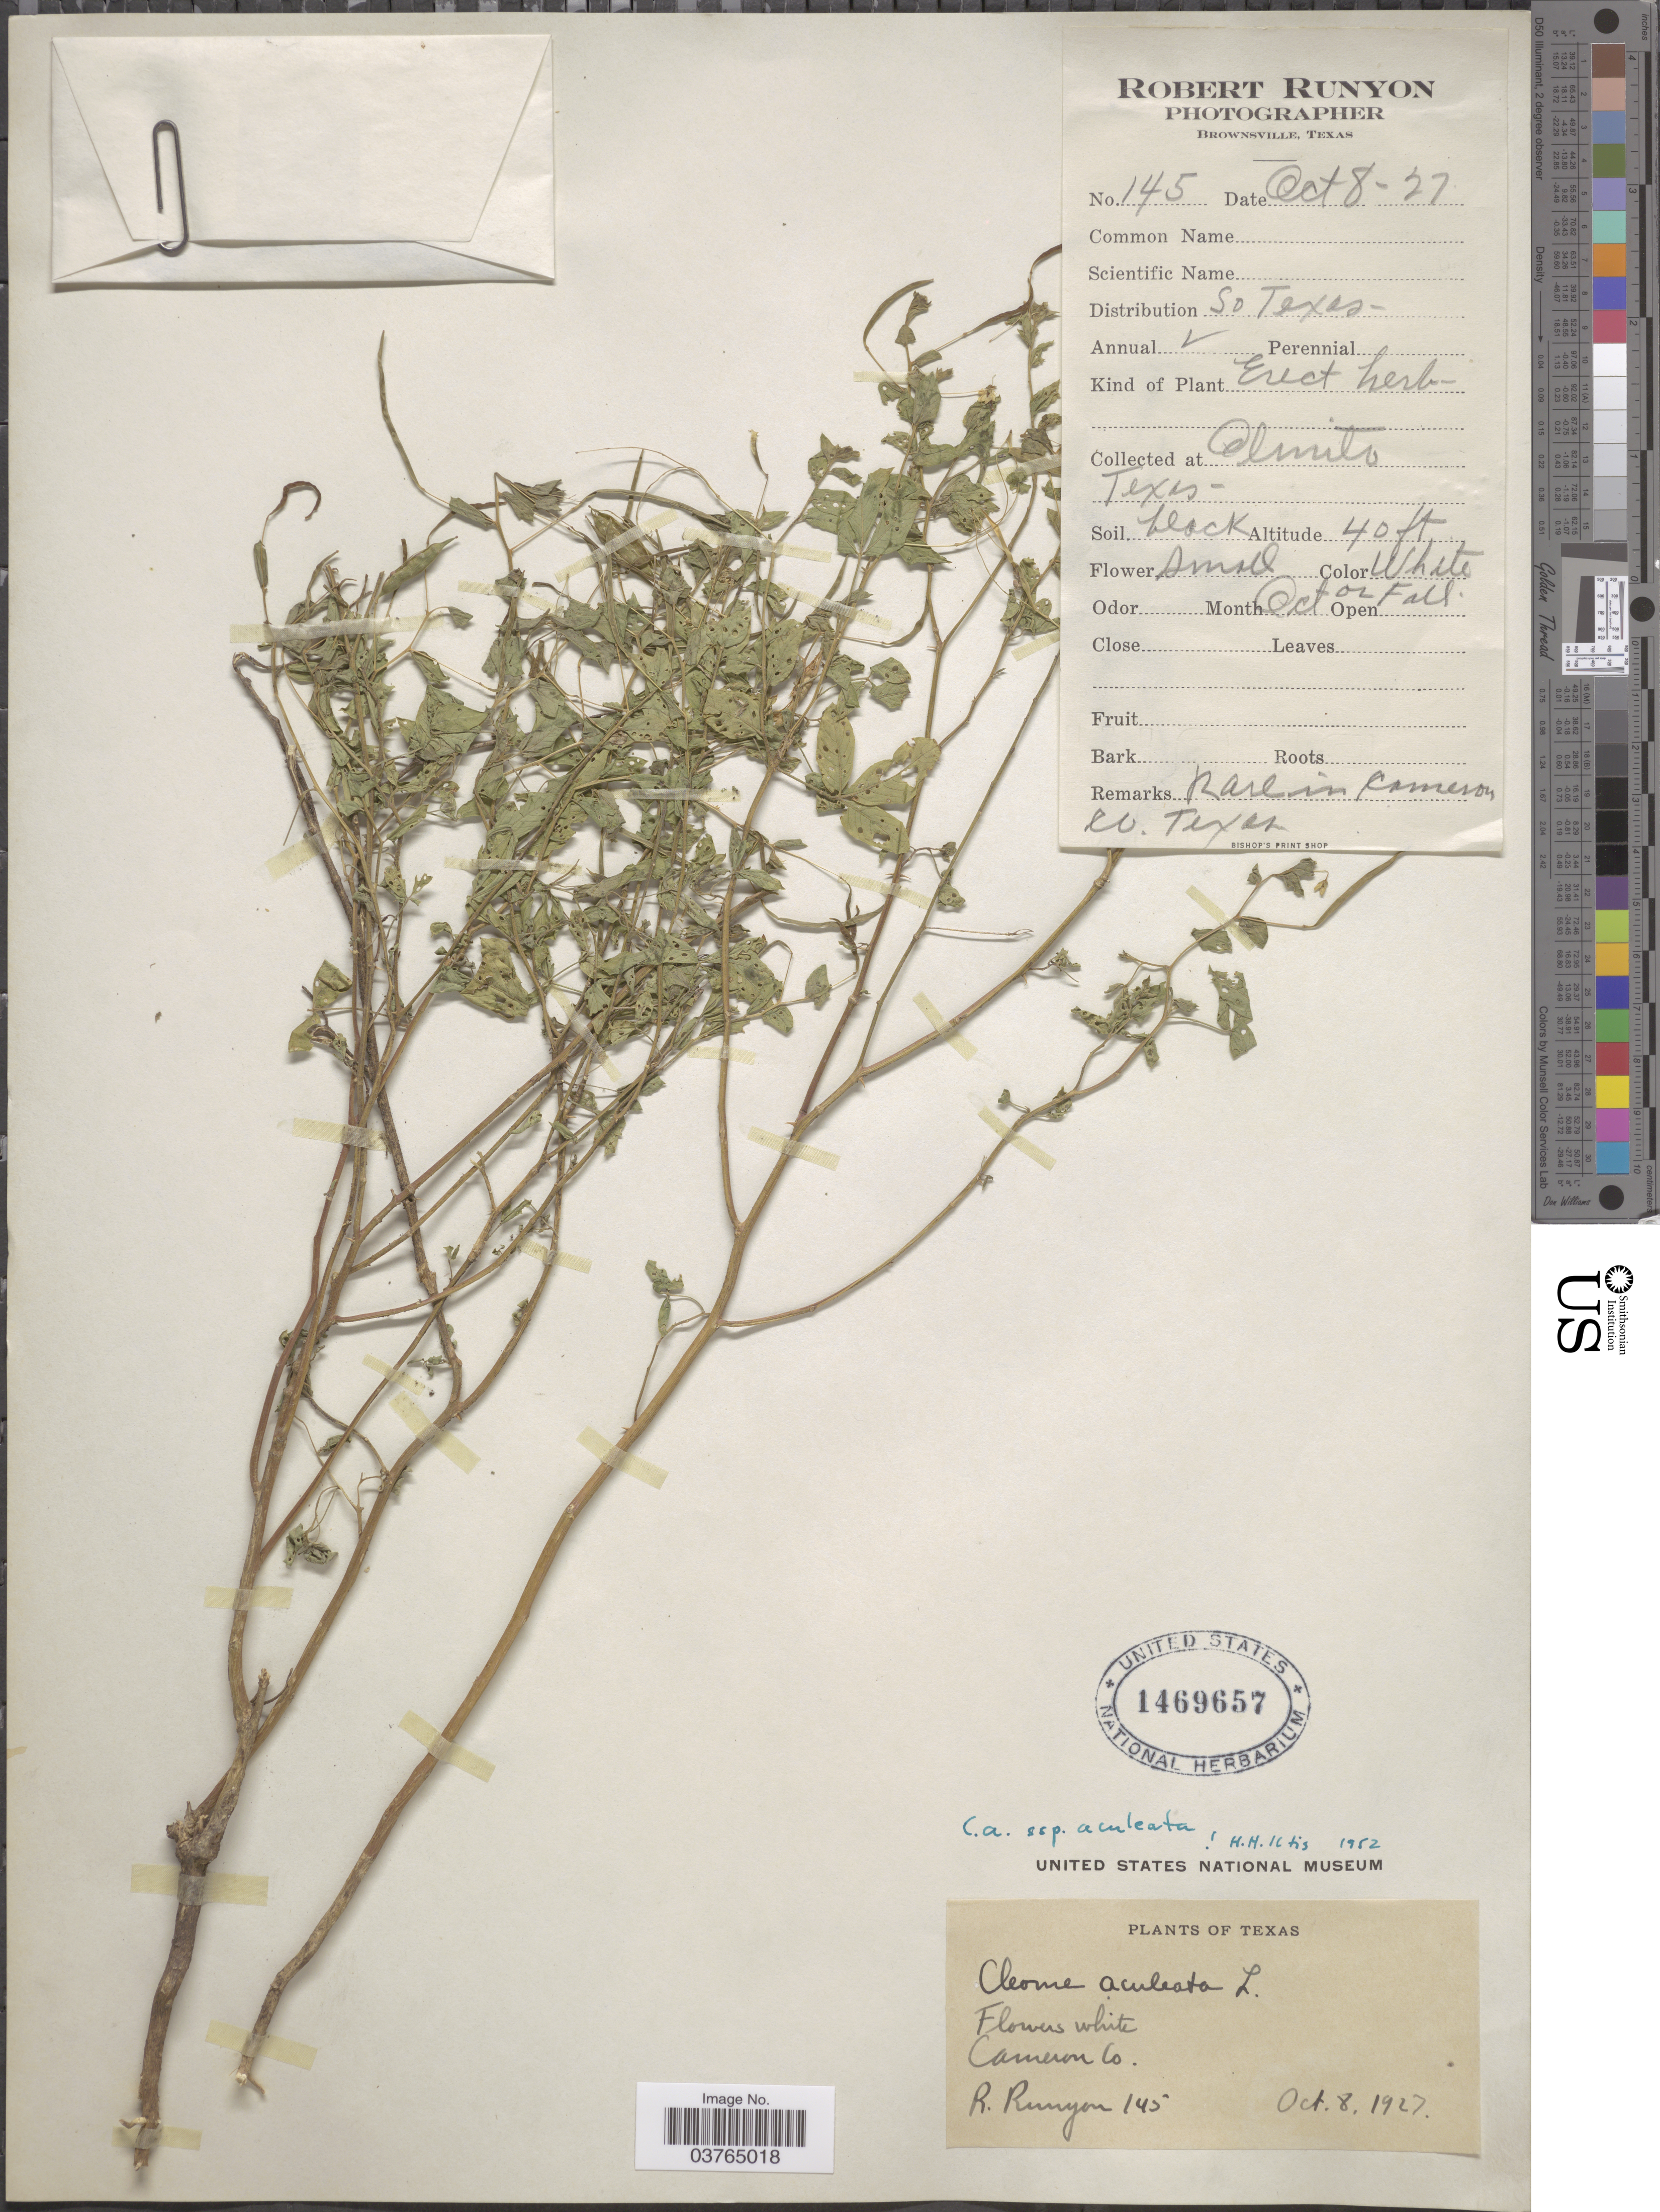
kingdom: Plantae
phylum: Tracheophyta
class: Magnoliopsida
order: Brassicales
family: Cleomaceae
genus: Tarenaya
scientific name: Tarenaya aculeata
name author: (L.) Soares Neto & Roalson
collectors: R. Runyon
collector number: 145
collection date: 1927-10-08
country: United States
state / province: Texas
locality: Cameron Co. So Texas. Olmito.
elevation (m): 12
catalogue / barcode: US 1469657